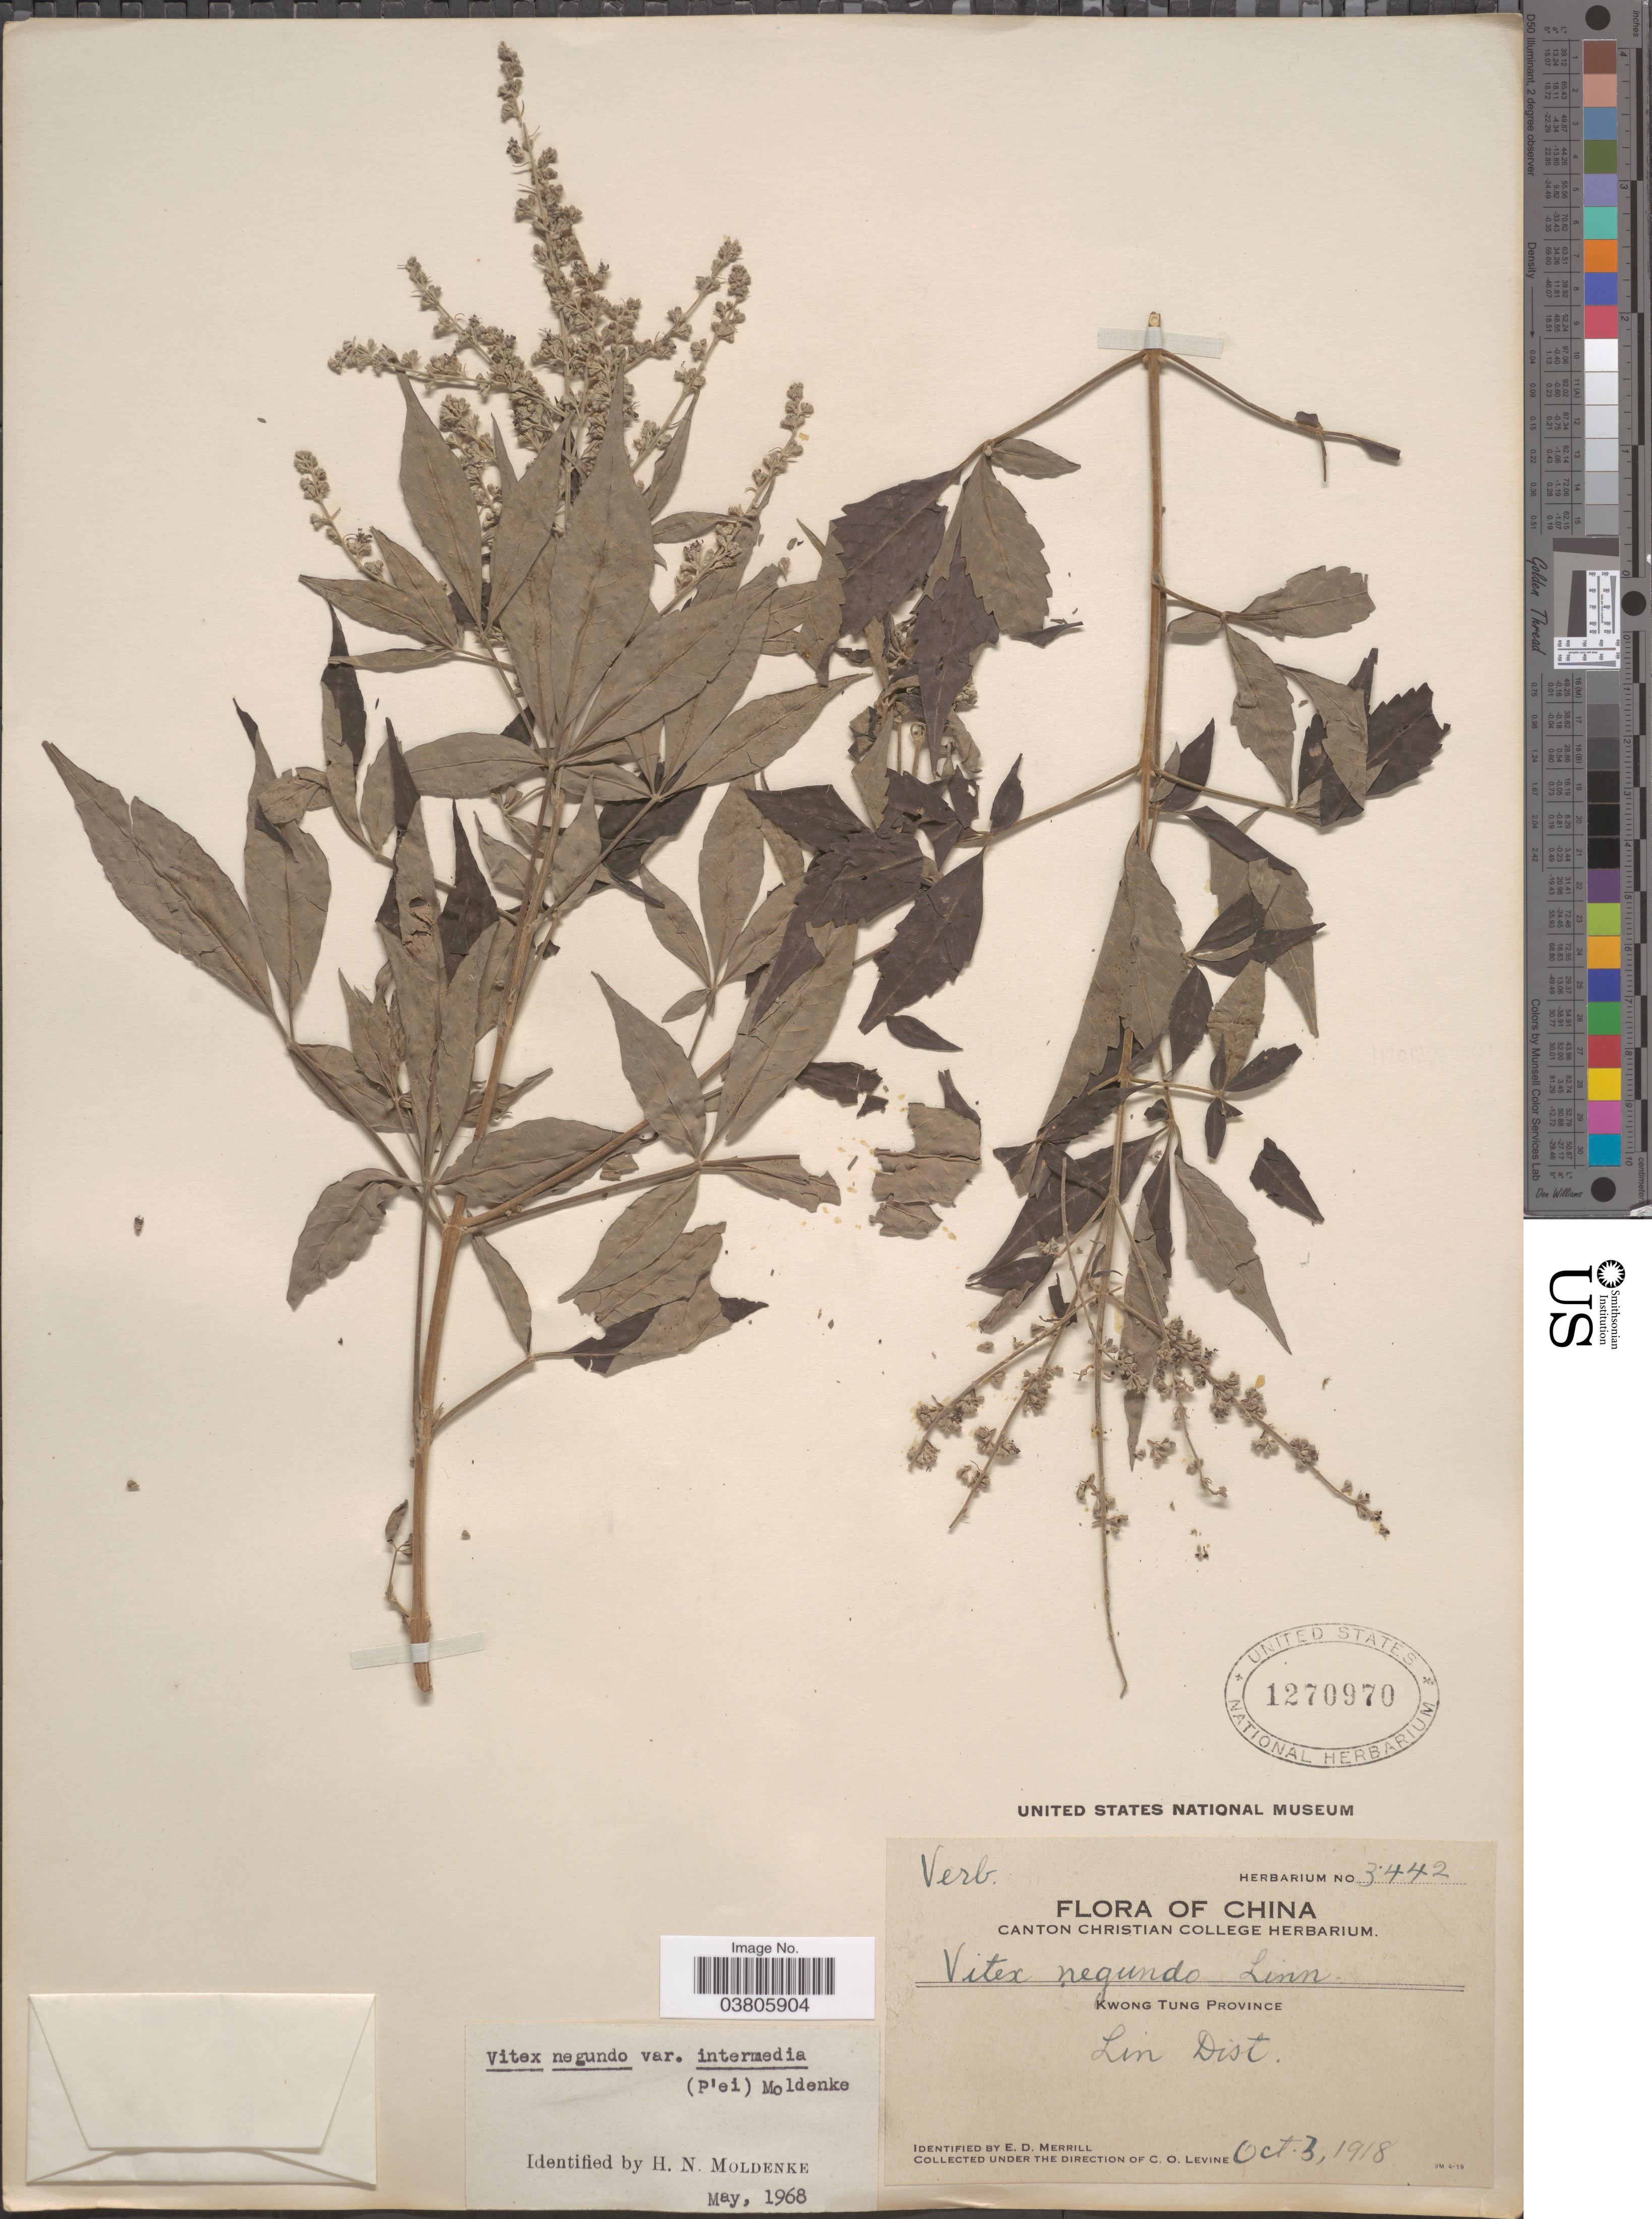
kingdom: Plantae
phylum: Tracheophyta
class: Magnoliopsida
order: Lamiales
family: Lamiaceae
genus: Vitex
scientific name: Vitex negundo var. intermedia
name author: (C. Pei) Moldenke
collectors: C. O. Levine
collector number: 3442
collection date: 1918-10-03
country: China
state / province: Guangdong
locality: Kwong Tung Province. Lin Dist.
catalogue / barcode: US 1270970